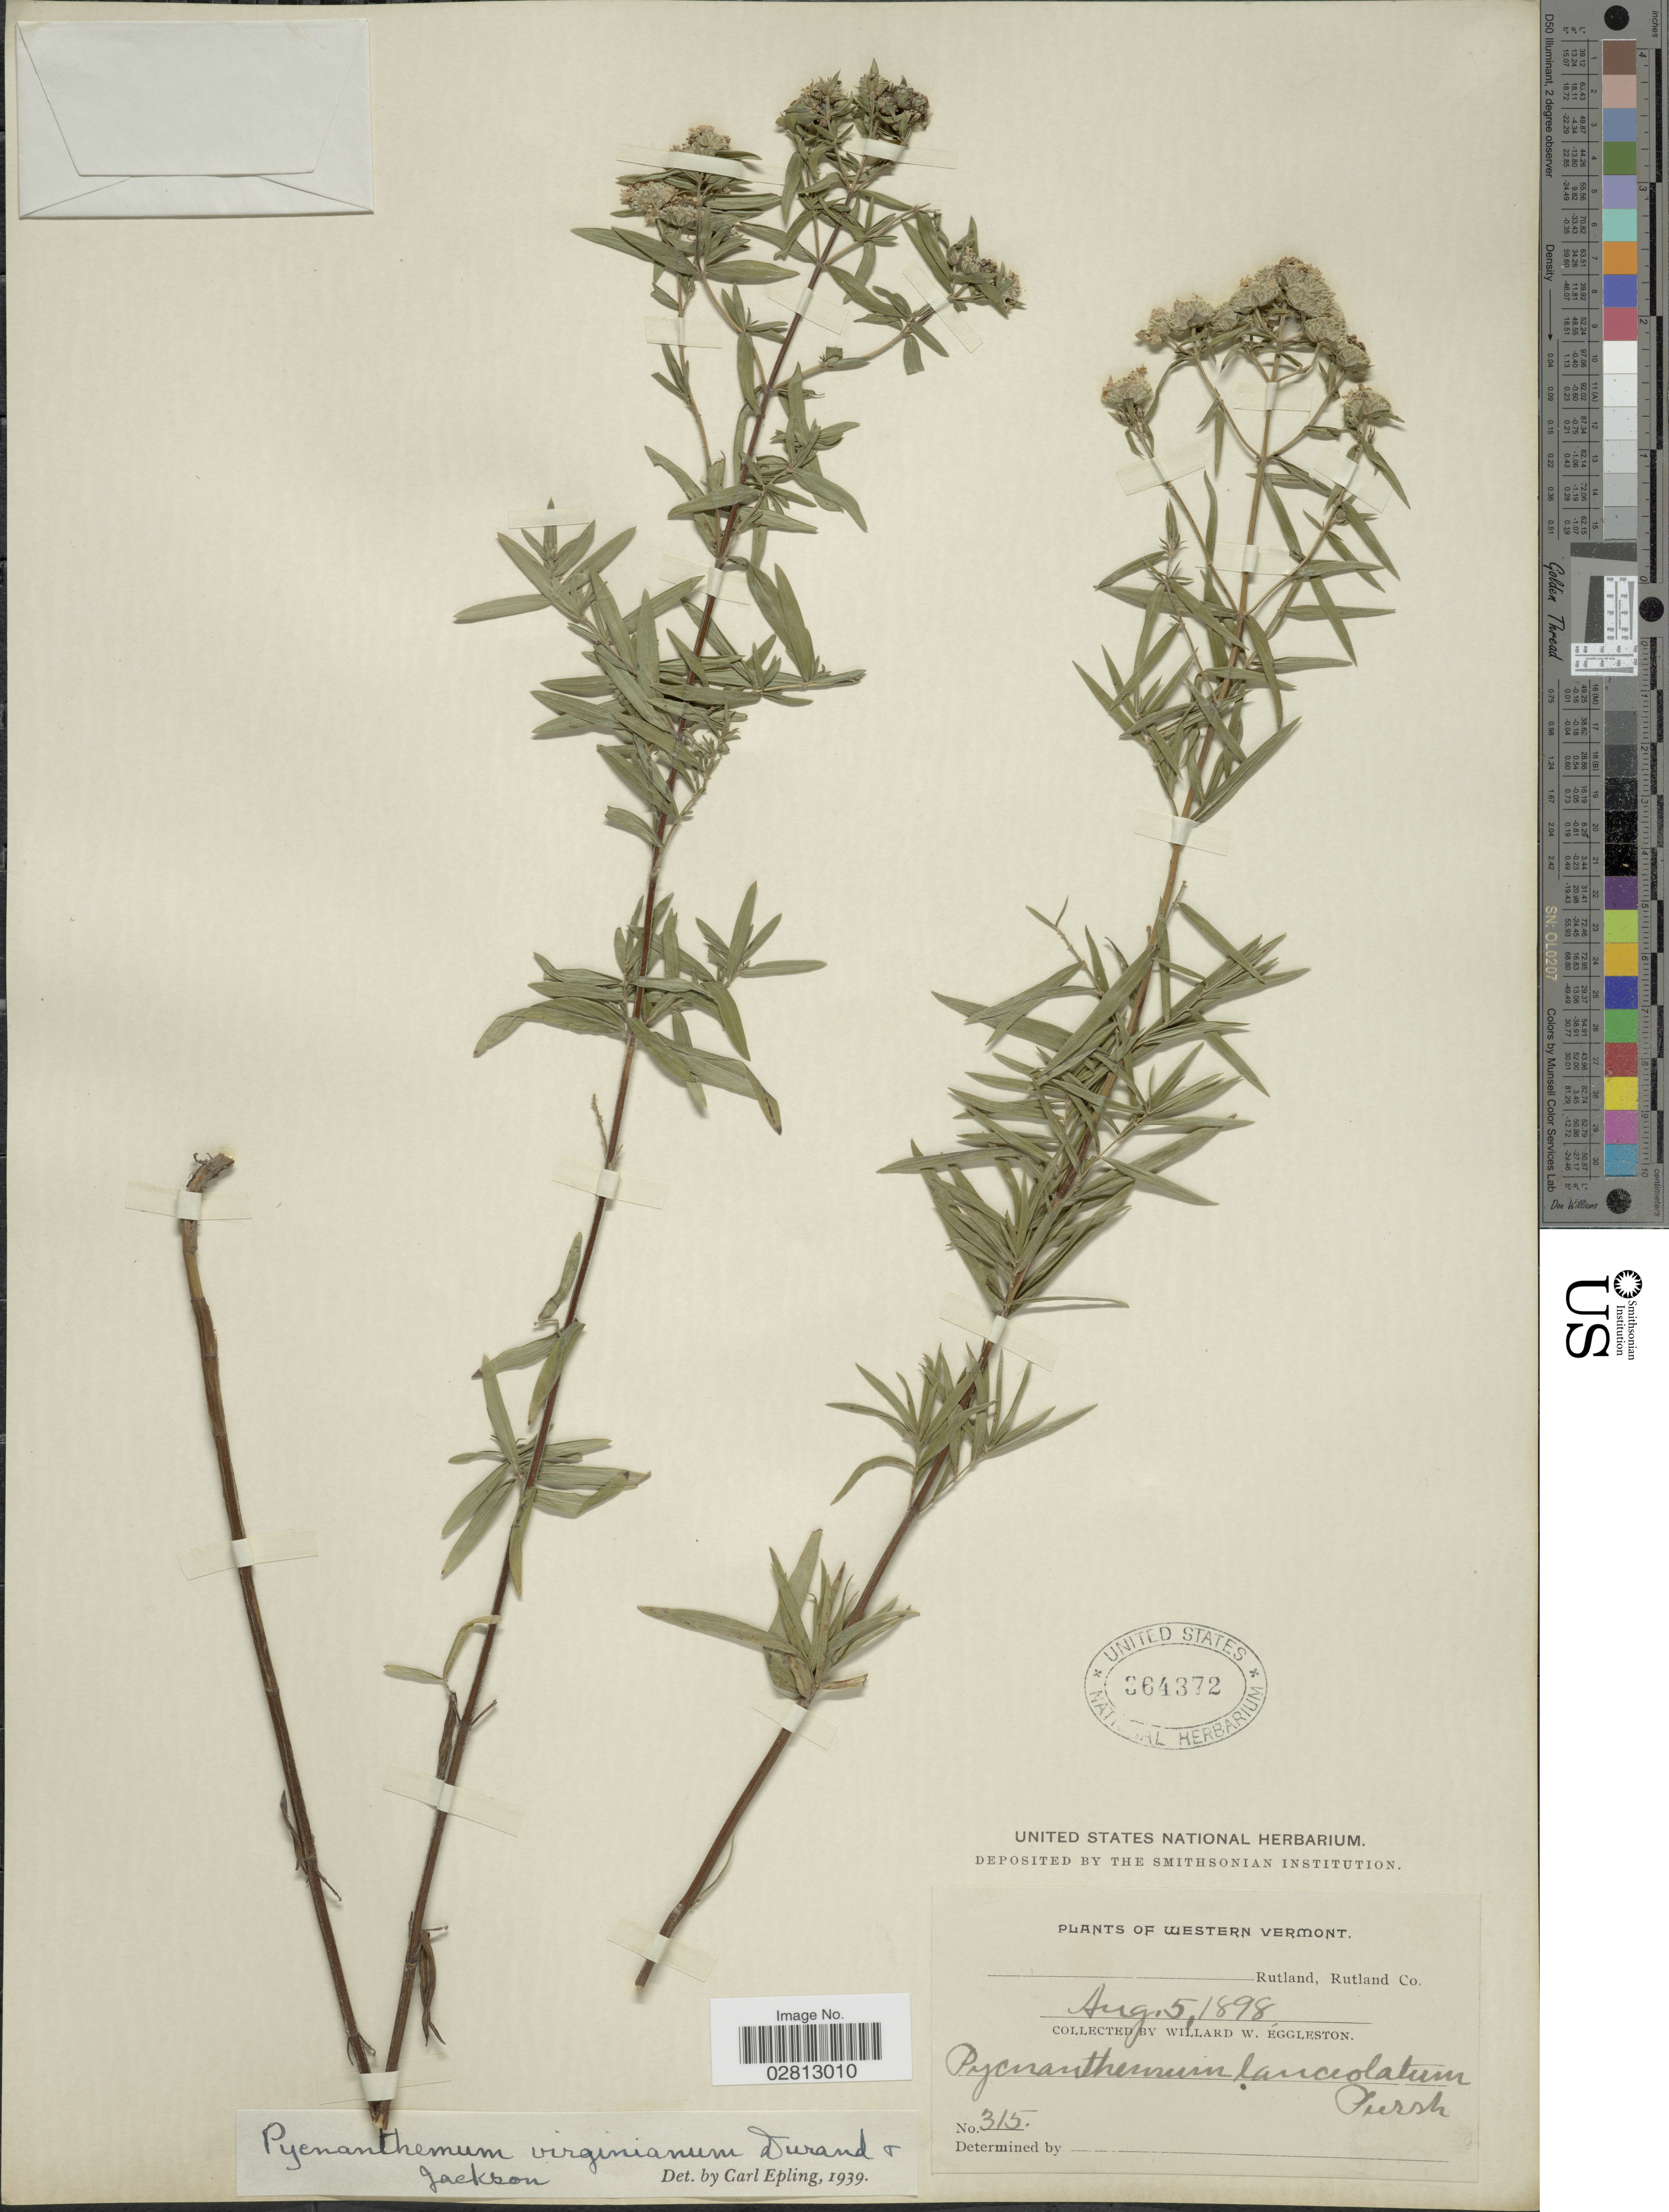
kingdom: Plantae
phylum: Tracheophyta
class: Magnoliopsida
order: Lamiales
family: Lamiaceae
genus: Pycnanthemum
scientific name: Pycnanthemum virginianum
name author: (L.) Durand & B.D. Jacks. ex B.L. Rob. & Fernald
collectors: W. W. Eggleston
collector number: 315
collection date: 1898-08-05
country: United States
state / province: Vermont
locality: Western Vermont. Rutland, Rutland Co.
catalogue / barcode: US 364372